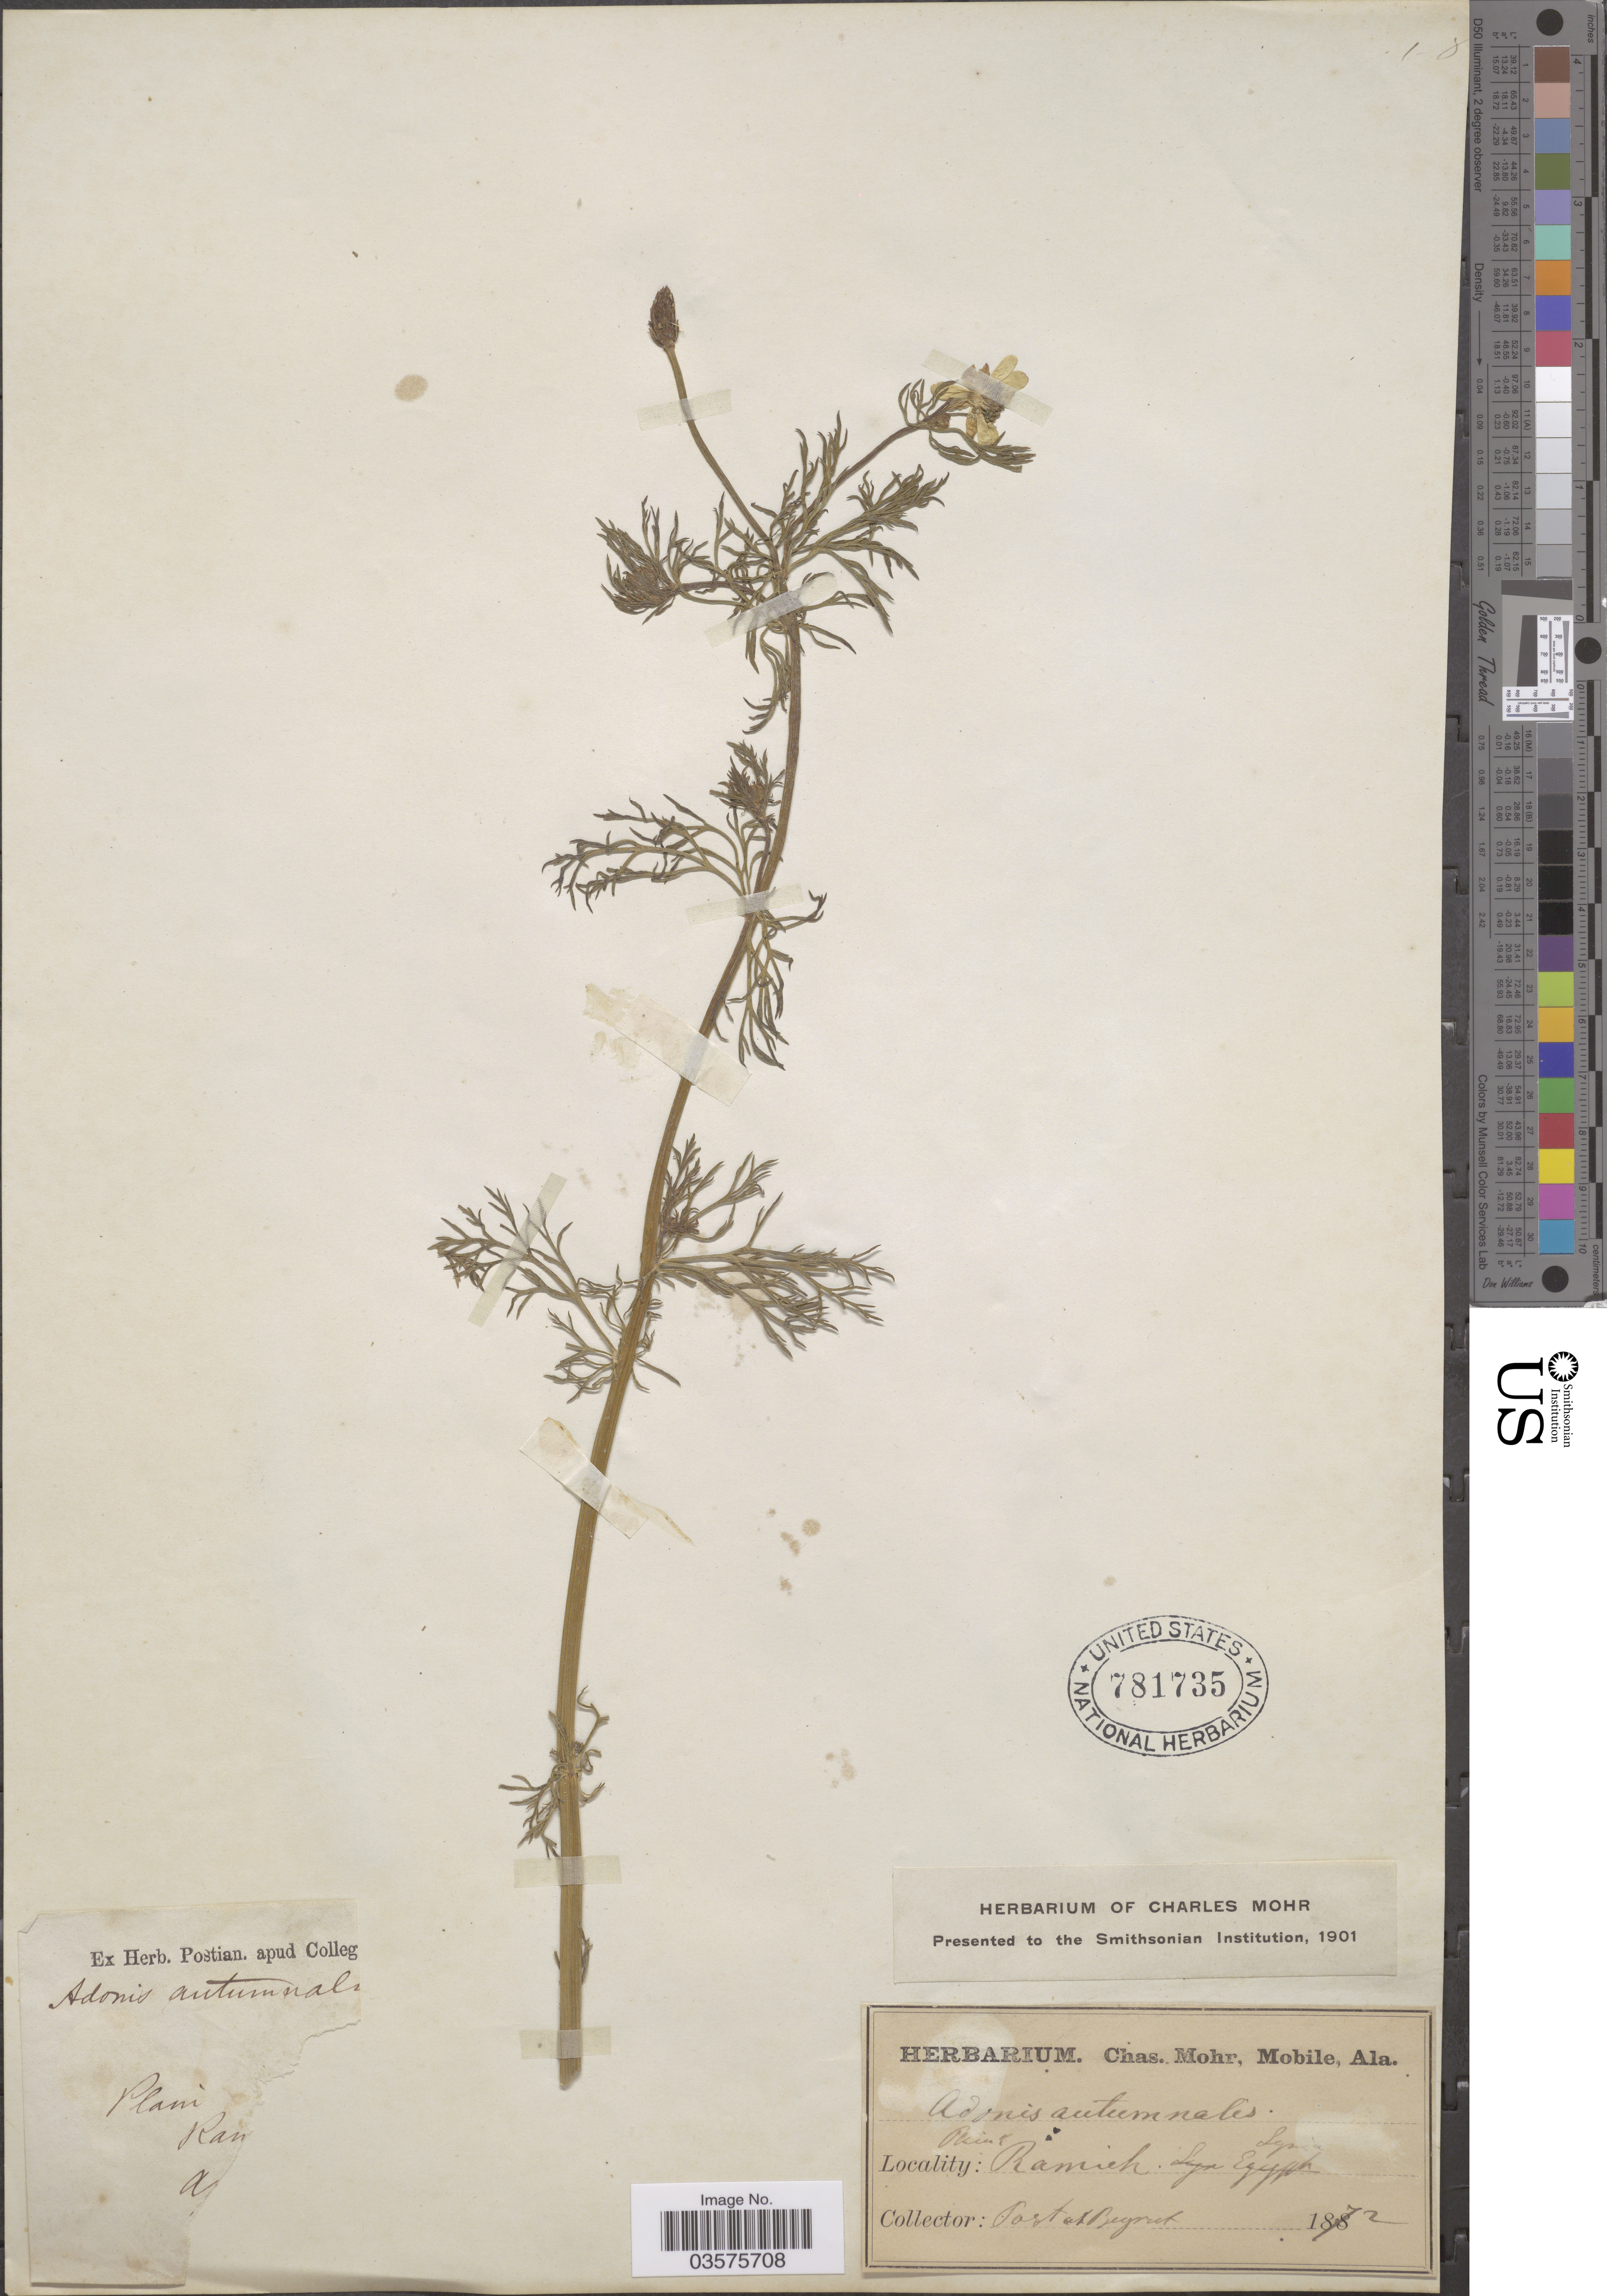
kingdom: Plantae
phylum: Tracheophyta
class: Magnoliopsida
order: Ranunculales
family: Ranunculaceae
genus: Adonis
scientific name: Adonis autumnalis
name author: M. Bieb.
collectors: -- Post & Beyrut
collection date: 1872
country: Syria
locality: Plani [interpreted] Ramieh.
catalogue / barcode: US 781735